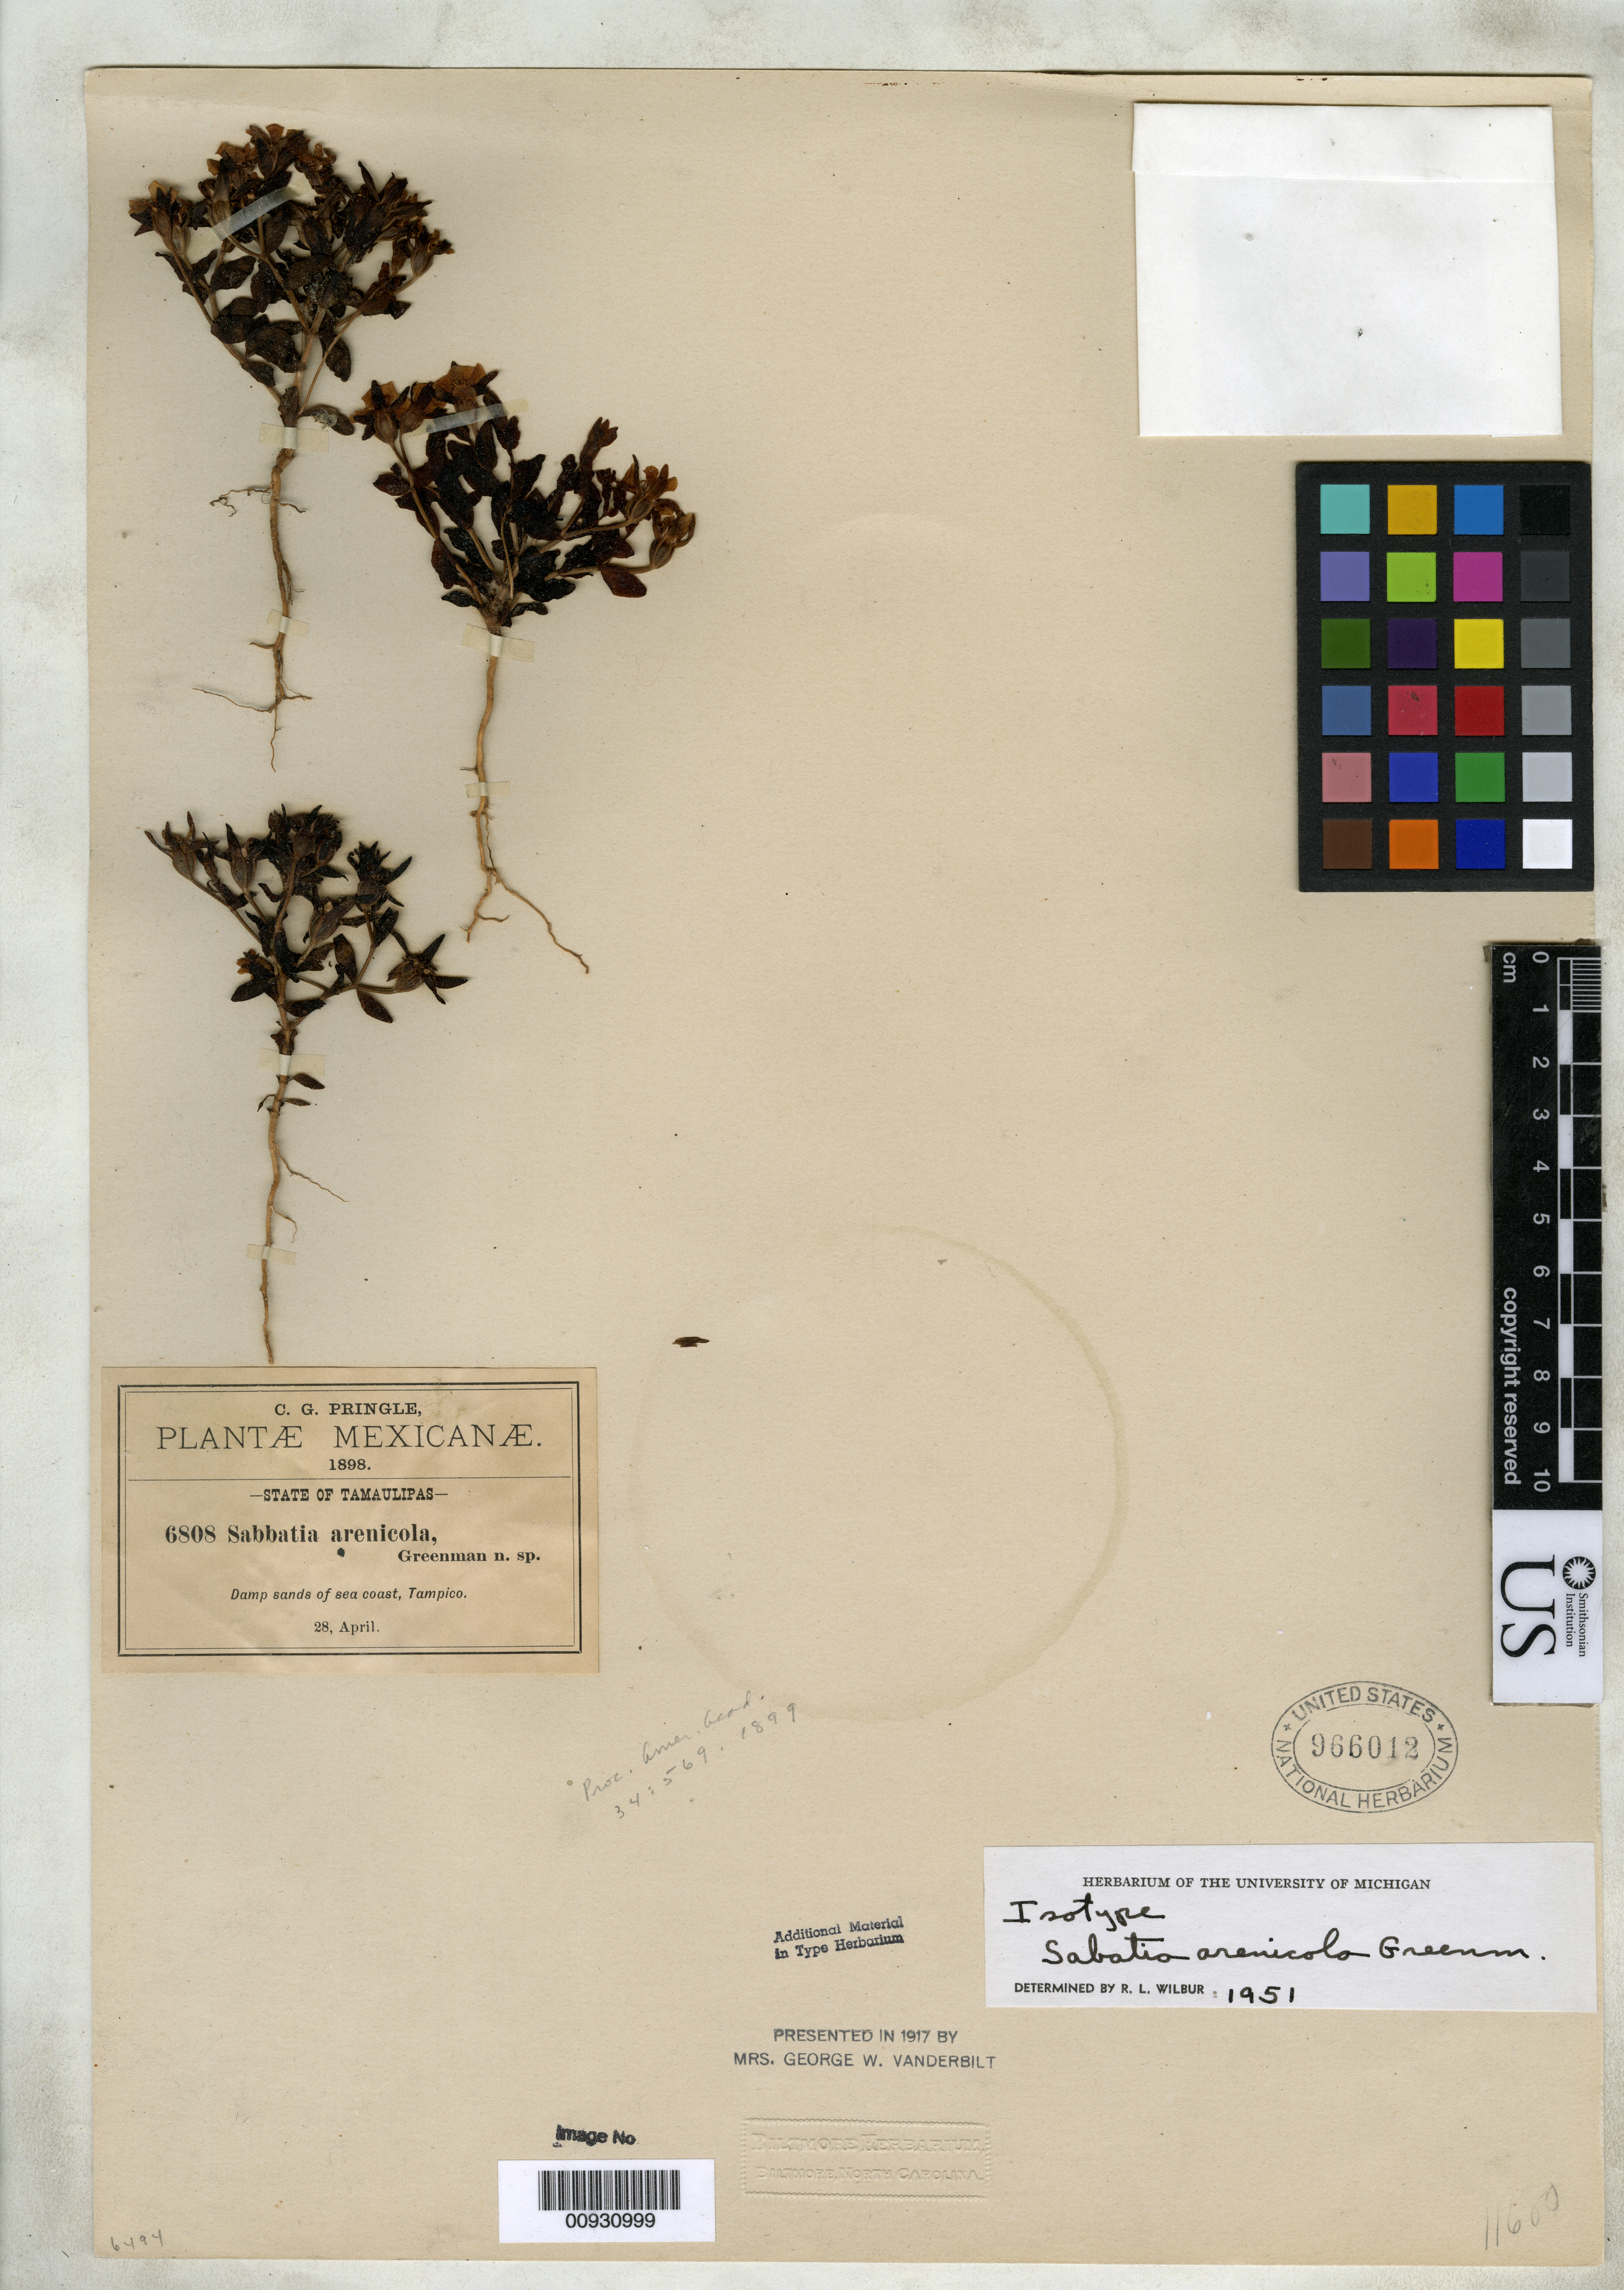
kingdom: Plantae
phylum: Tracheophyta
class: Magnoliopsida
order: Gentianales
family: Gentianaceae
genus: Sabatia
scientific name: Sabatia arenicola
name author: Greenm.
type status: Isotype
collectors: C. G. Pringle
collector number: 6808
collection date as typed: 28 Apr 1898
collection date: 1898-04-28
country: Mexico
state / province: Tamaulipas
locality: Tampico.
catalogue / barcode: US 966012